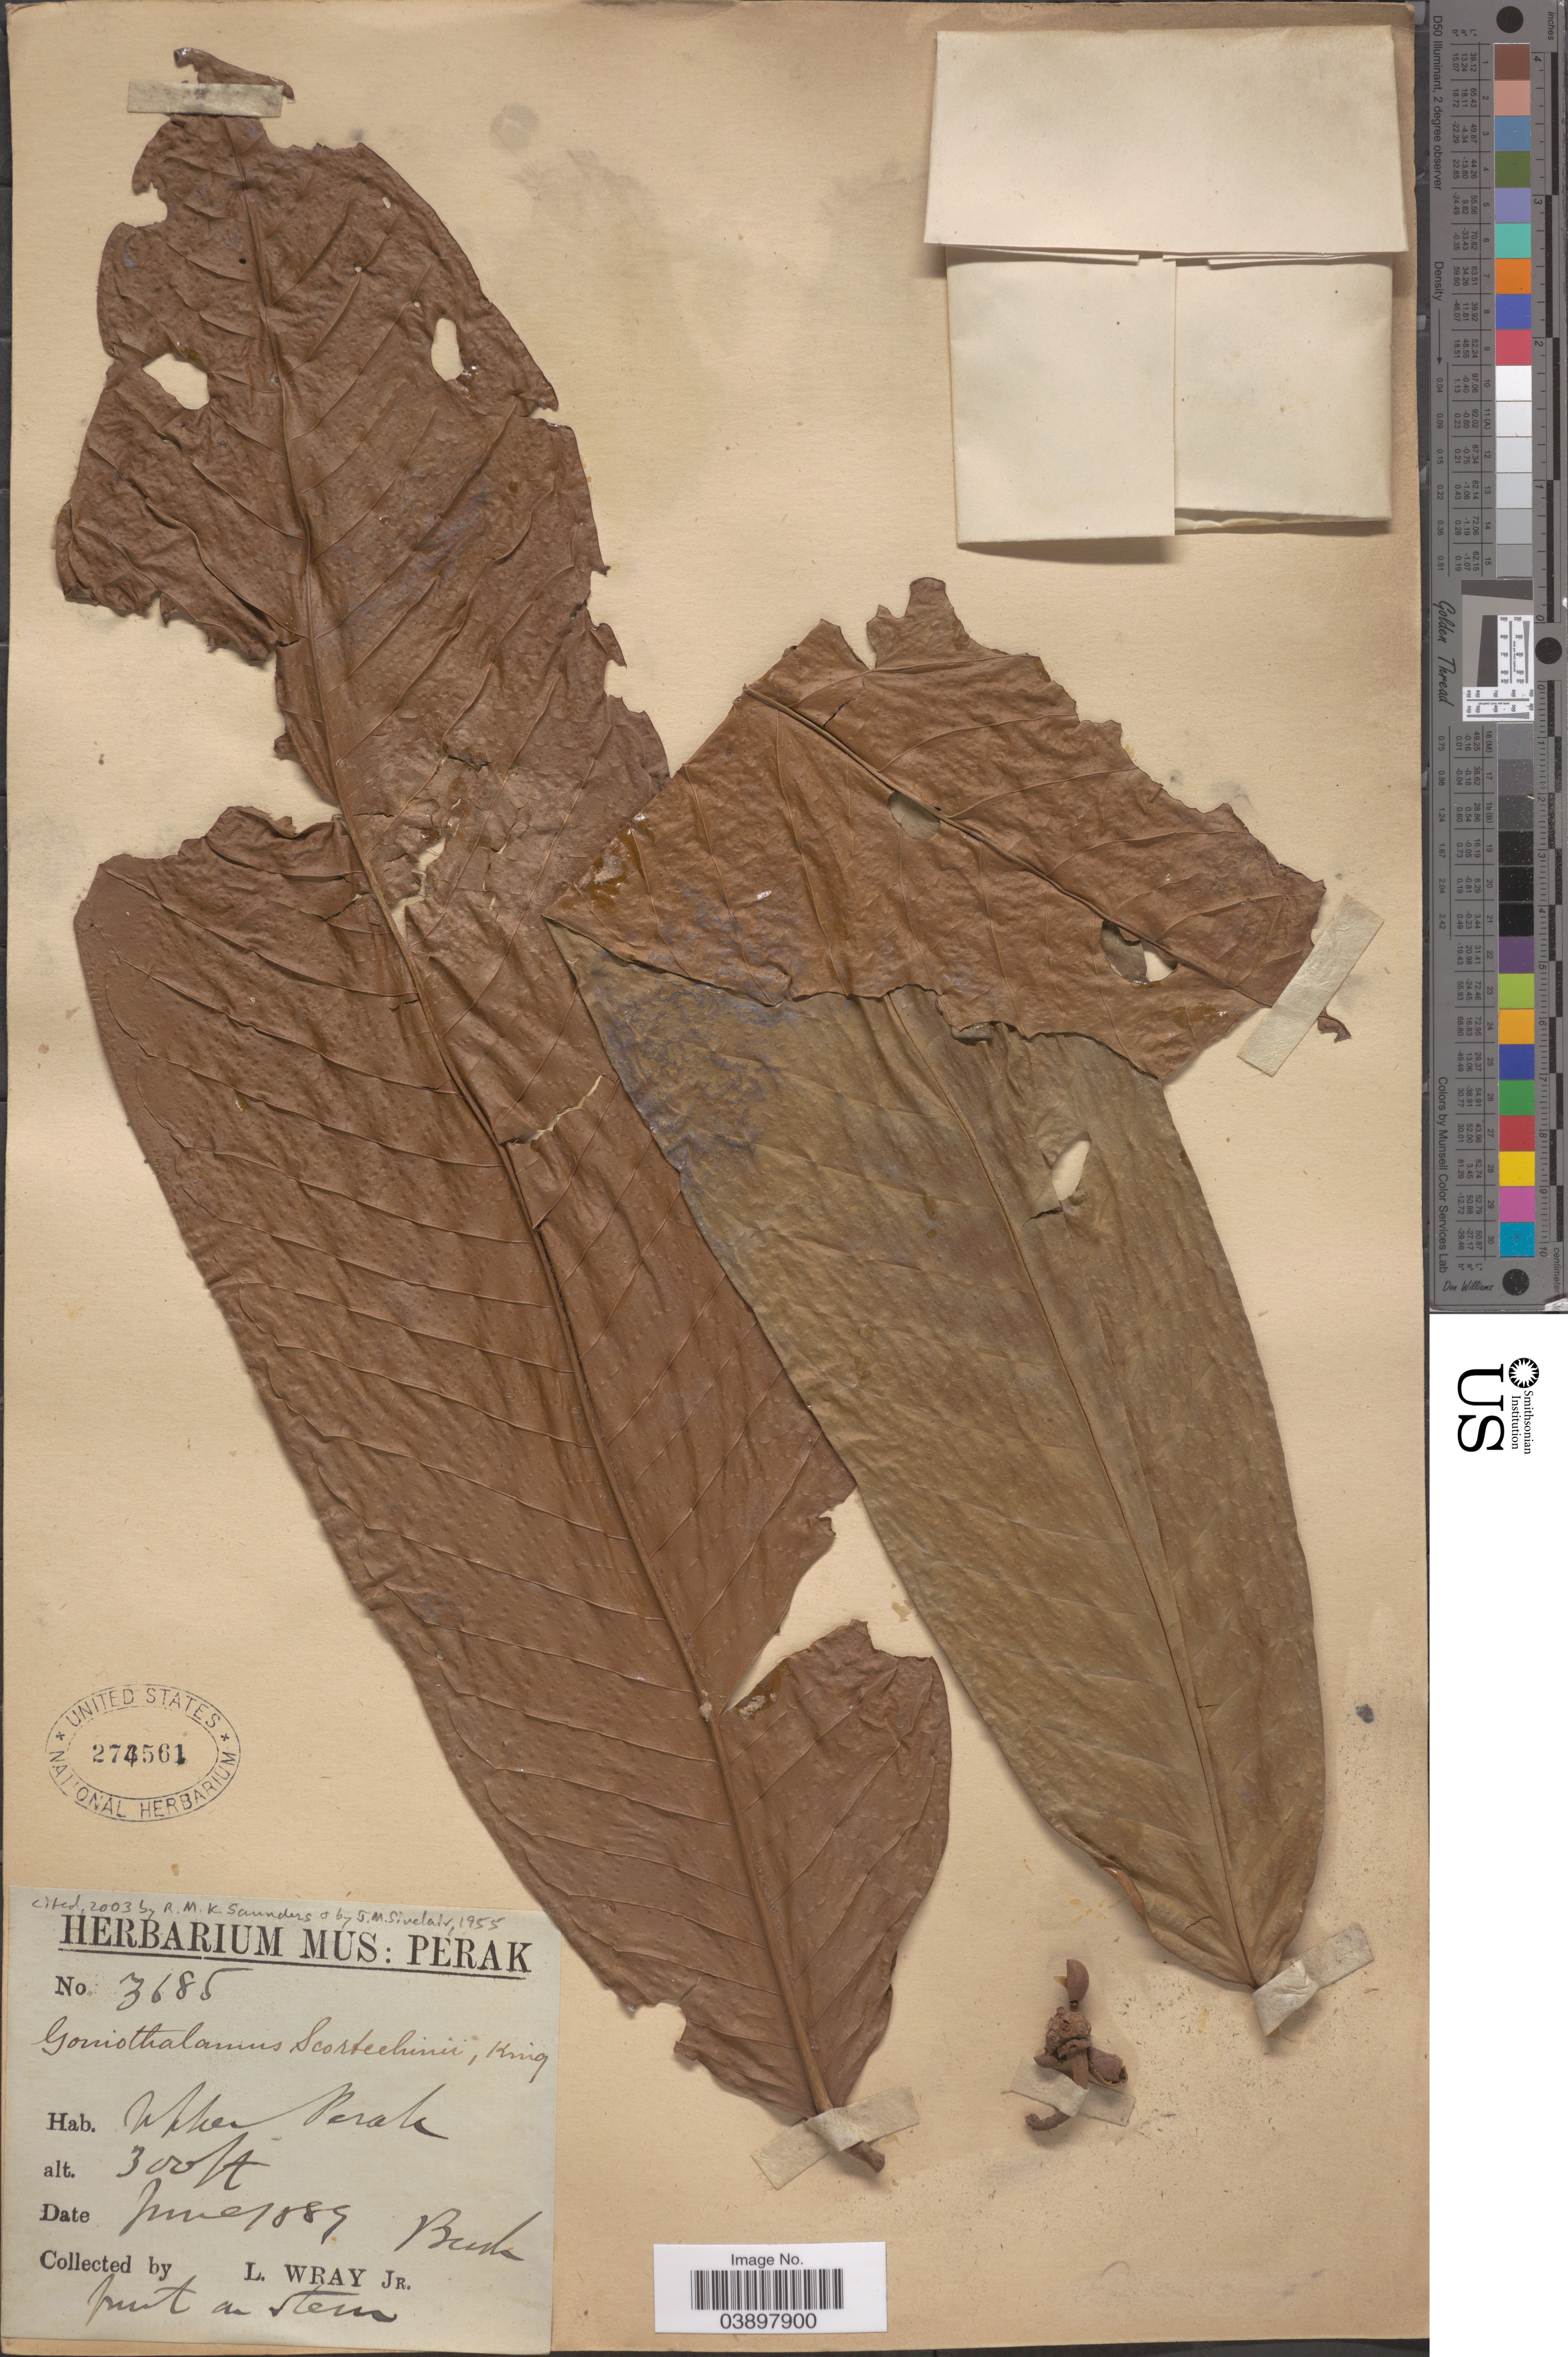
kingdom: Plantae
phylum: Tracheophyta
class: Magnoliopsida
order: Magnoliales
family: Annonaceae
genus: Goniothalamus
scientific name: Goniothalamus scortechinii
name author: King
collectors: L. Wray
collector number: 3685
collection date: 1889-06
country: Malaysia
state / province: Perak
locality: Upper Perak.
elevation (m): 91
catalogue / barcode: US 274561